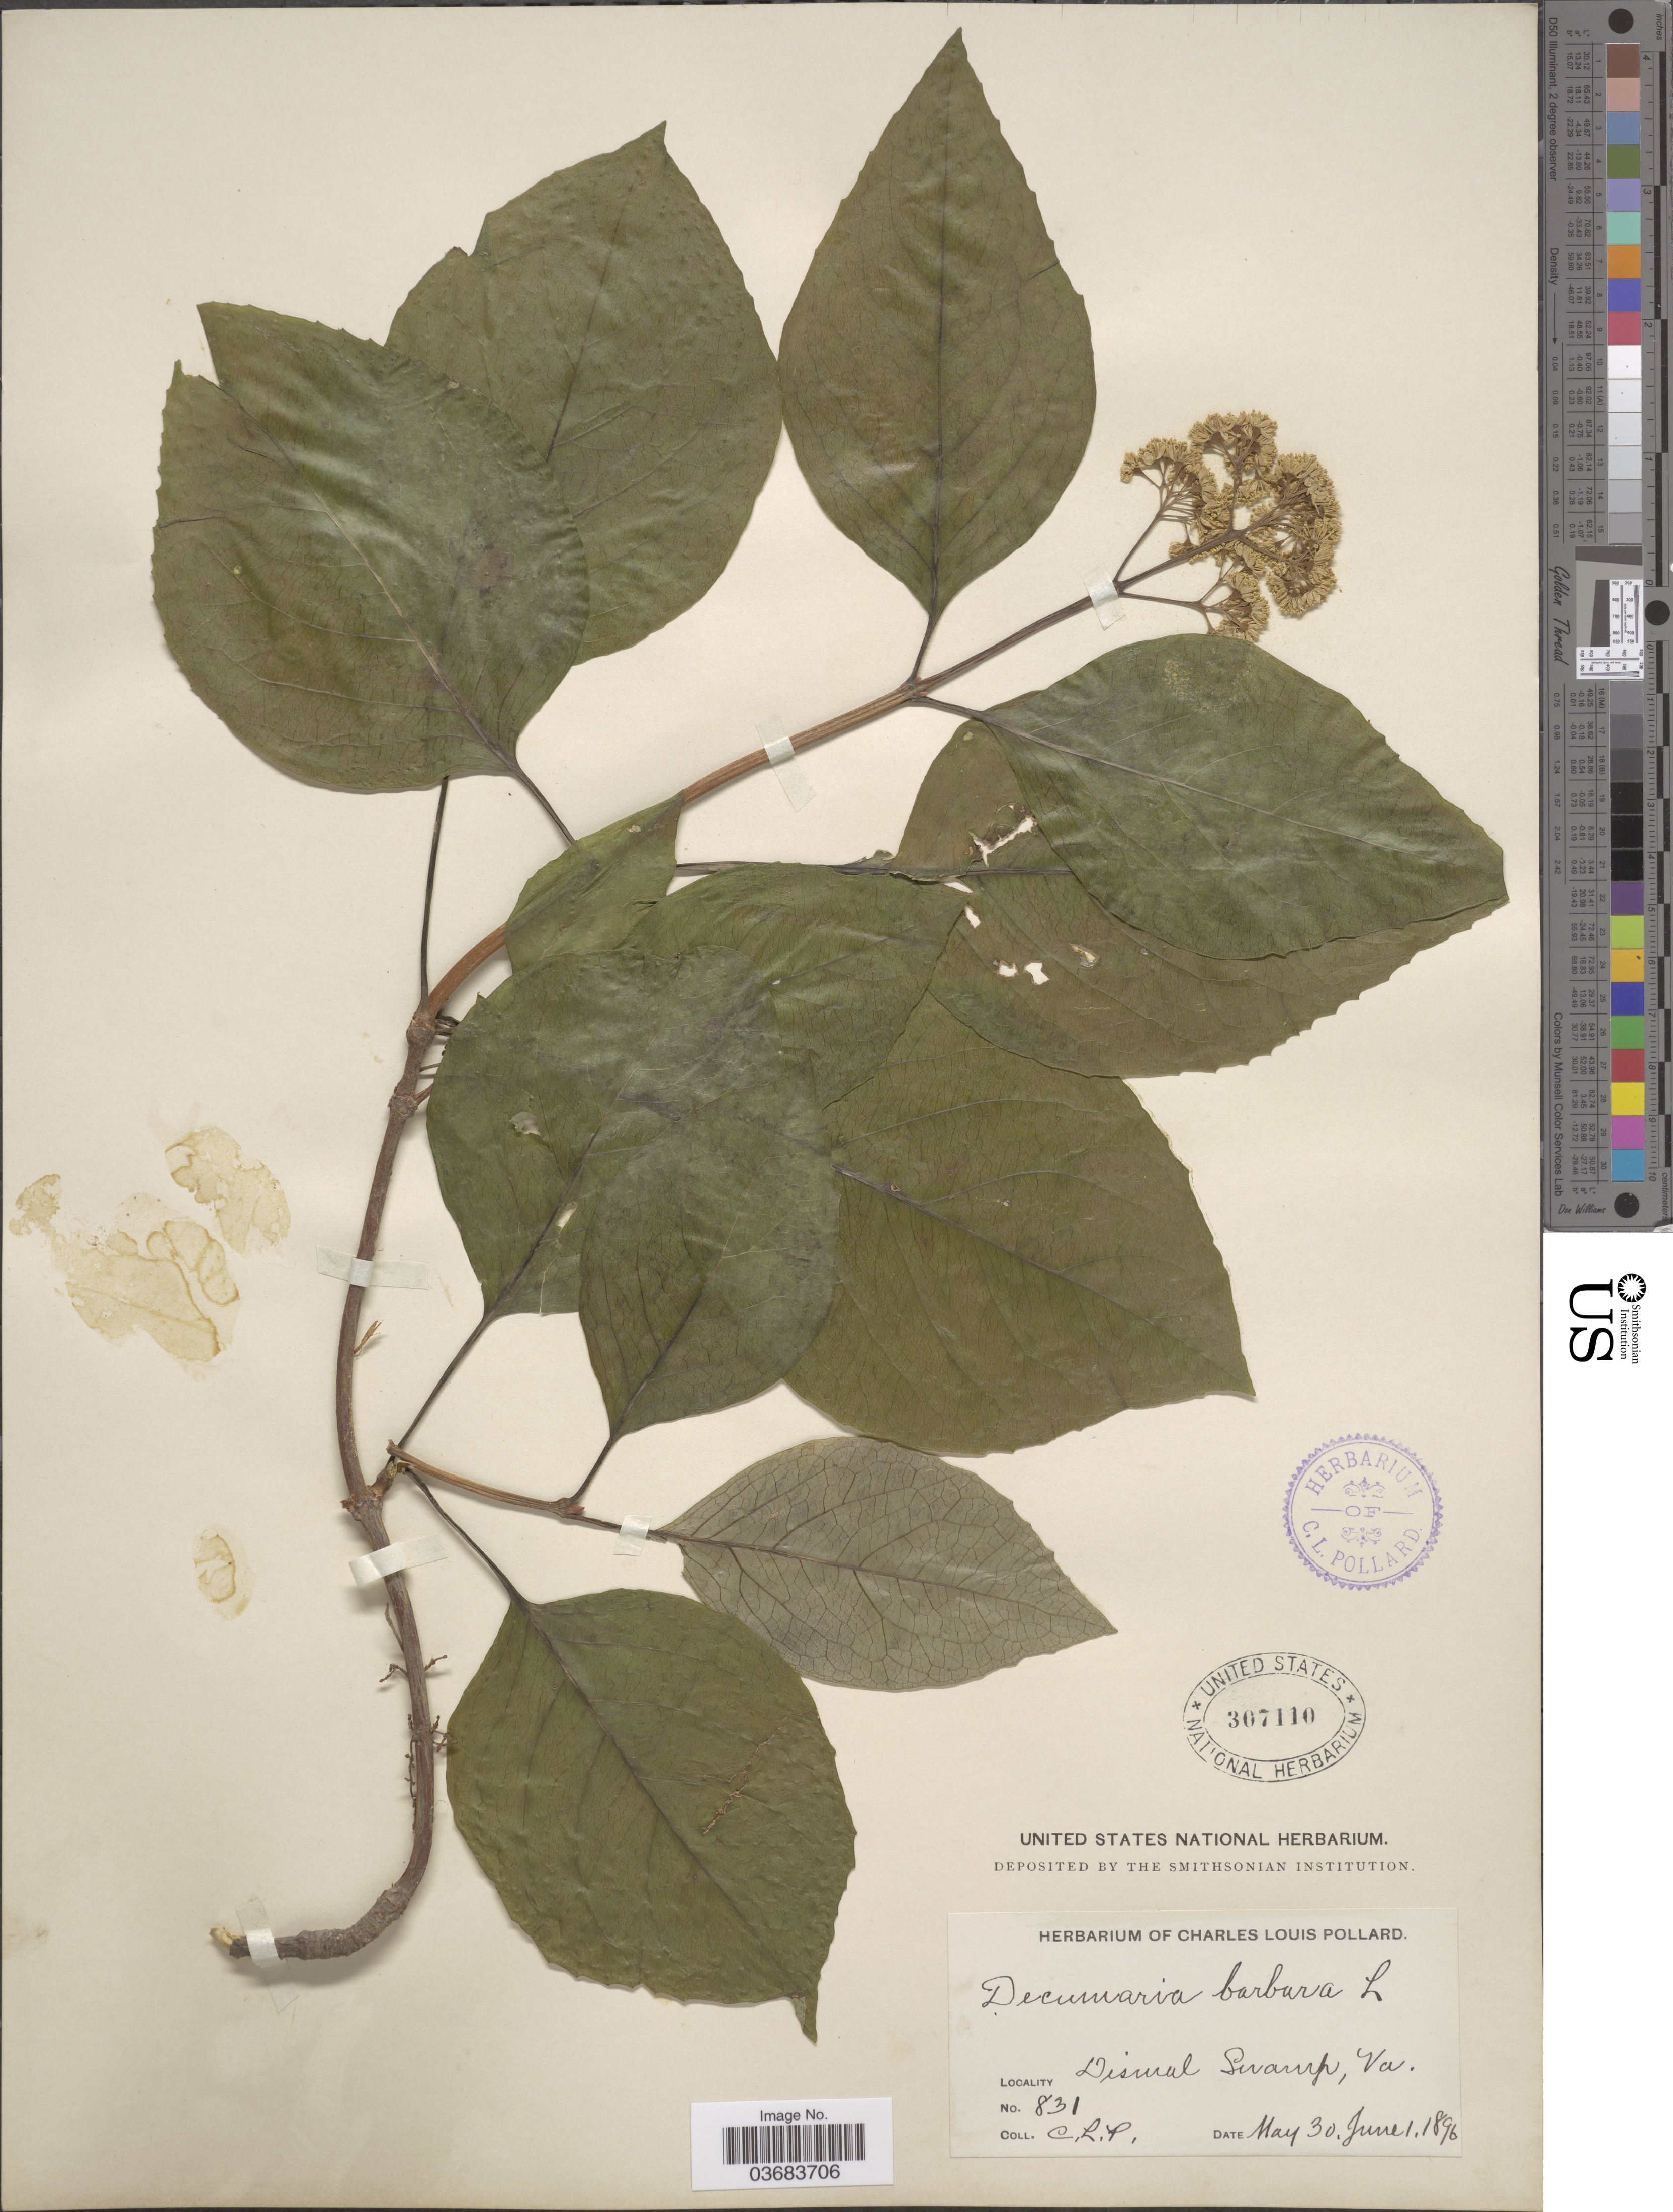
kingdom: Plantae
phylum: Tracheophyta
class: Magnoliopsida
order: Cornales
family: Hydrangeaceae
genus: Hydrangea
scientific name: Hydrangea barbara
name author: (L.) Bernd Schulz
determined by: Strong, Mark T., (BOT), Smithsonian Institution - National Museum of Natural History (UNITED STATES)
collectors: C. L. Pollard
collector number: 831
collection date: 1896-05-30/1896-06-01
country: United States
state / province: Virginia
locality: Dismal Swamp.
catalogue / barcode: US 307110